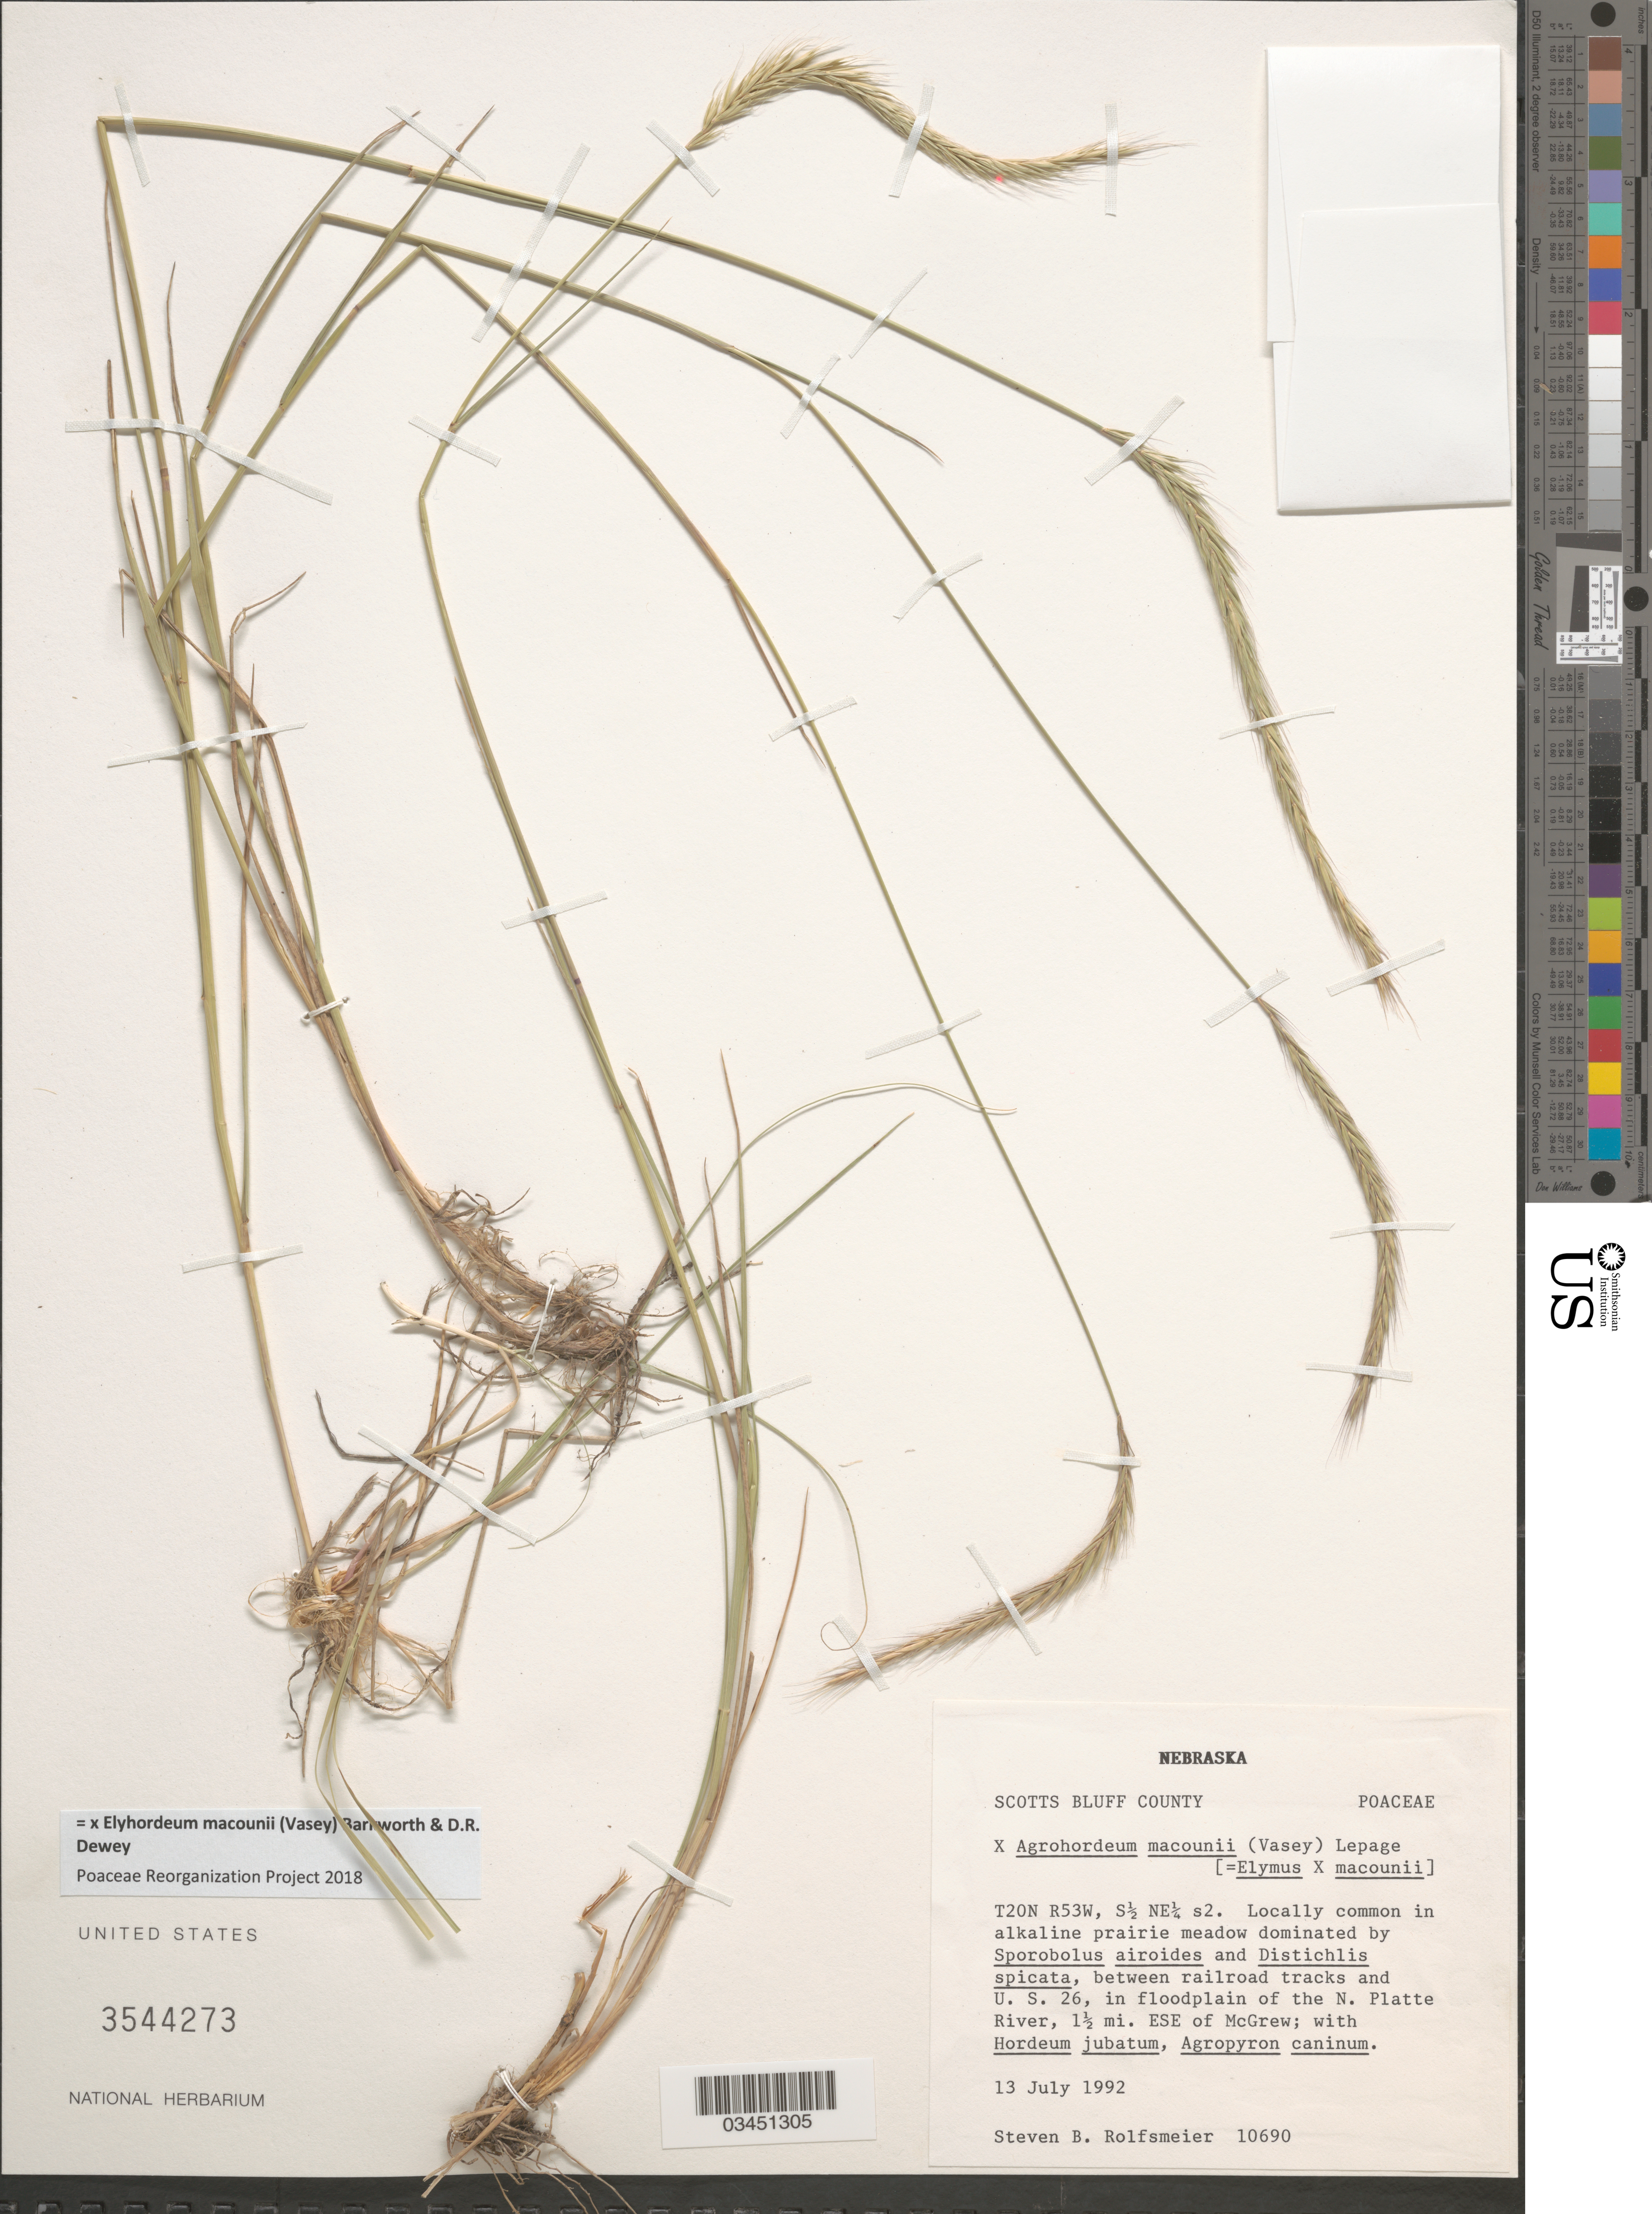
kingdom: Plantae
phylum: Tracheophyta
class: Liliopsida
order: Poales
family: Poaceae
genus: Elyhordeum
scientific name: x Elyhordeum macounii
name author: (Vasey) Barkworth & Dewey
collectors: S. Rolfsmeier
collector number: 10690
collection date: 1992-07-13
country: United States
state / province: Nebraska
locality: Scotts Bluff County. T20N R53W, S½ NE¼ s2. Between railroad tracks and U.S. 26, in floodplain of the N. Platte River, 1½ mi. ESE of McGrew.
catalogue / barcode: US 3544273